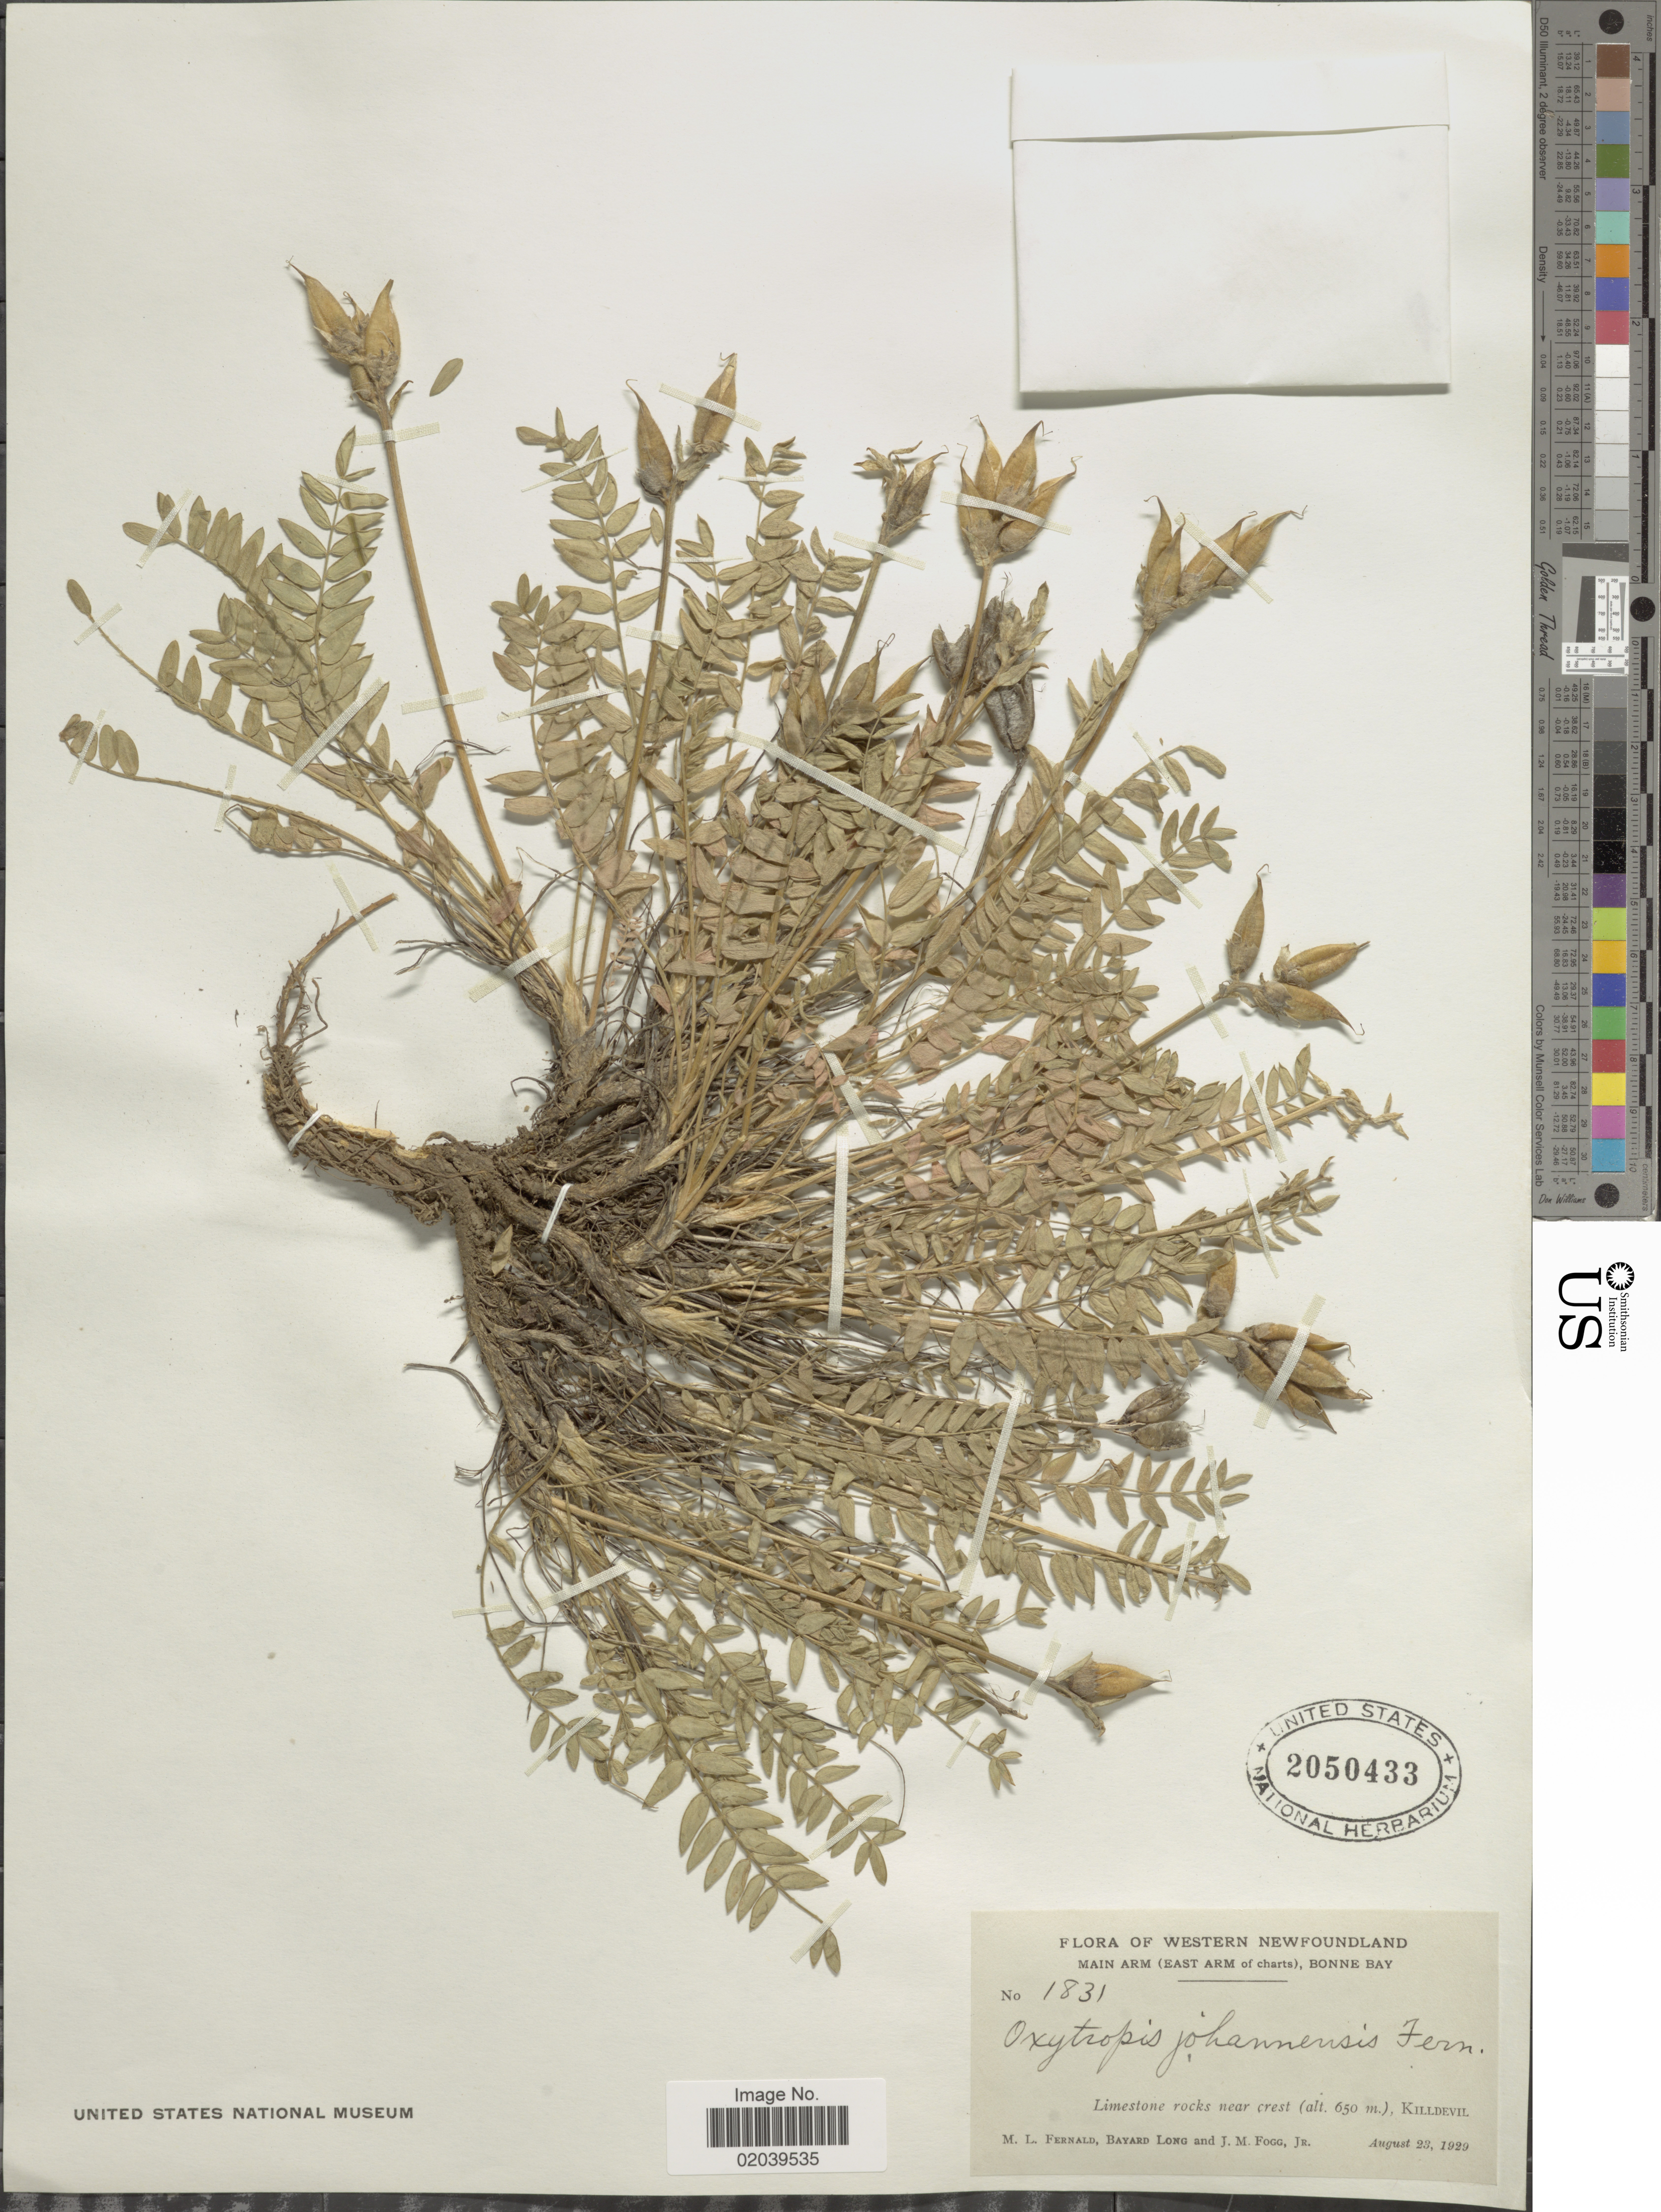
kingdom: Plantae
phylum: Tracheophyta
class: Magnoliopsida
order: Fabales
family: Fabaceae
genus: Oxytropis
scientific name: Oxytropis campestris var. johannensis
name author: Fernald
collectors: M. L. Fernald, B. Long & J. Fogg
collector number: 1831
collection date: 1929-08-23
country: Canada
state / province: Newfoundland and Labrador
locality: Western Newfoundland, Main Arm (East Arm of charts), Bonne Bay, Limestone rocks near crest Killdevil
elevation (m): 650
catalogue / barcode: US 2050433